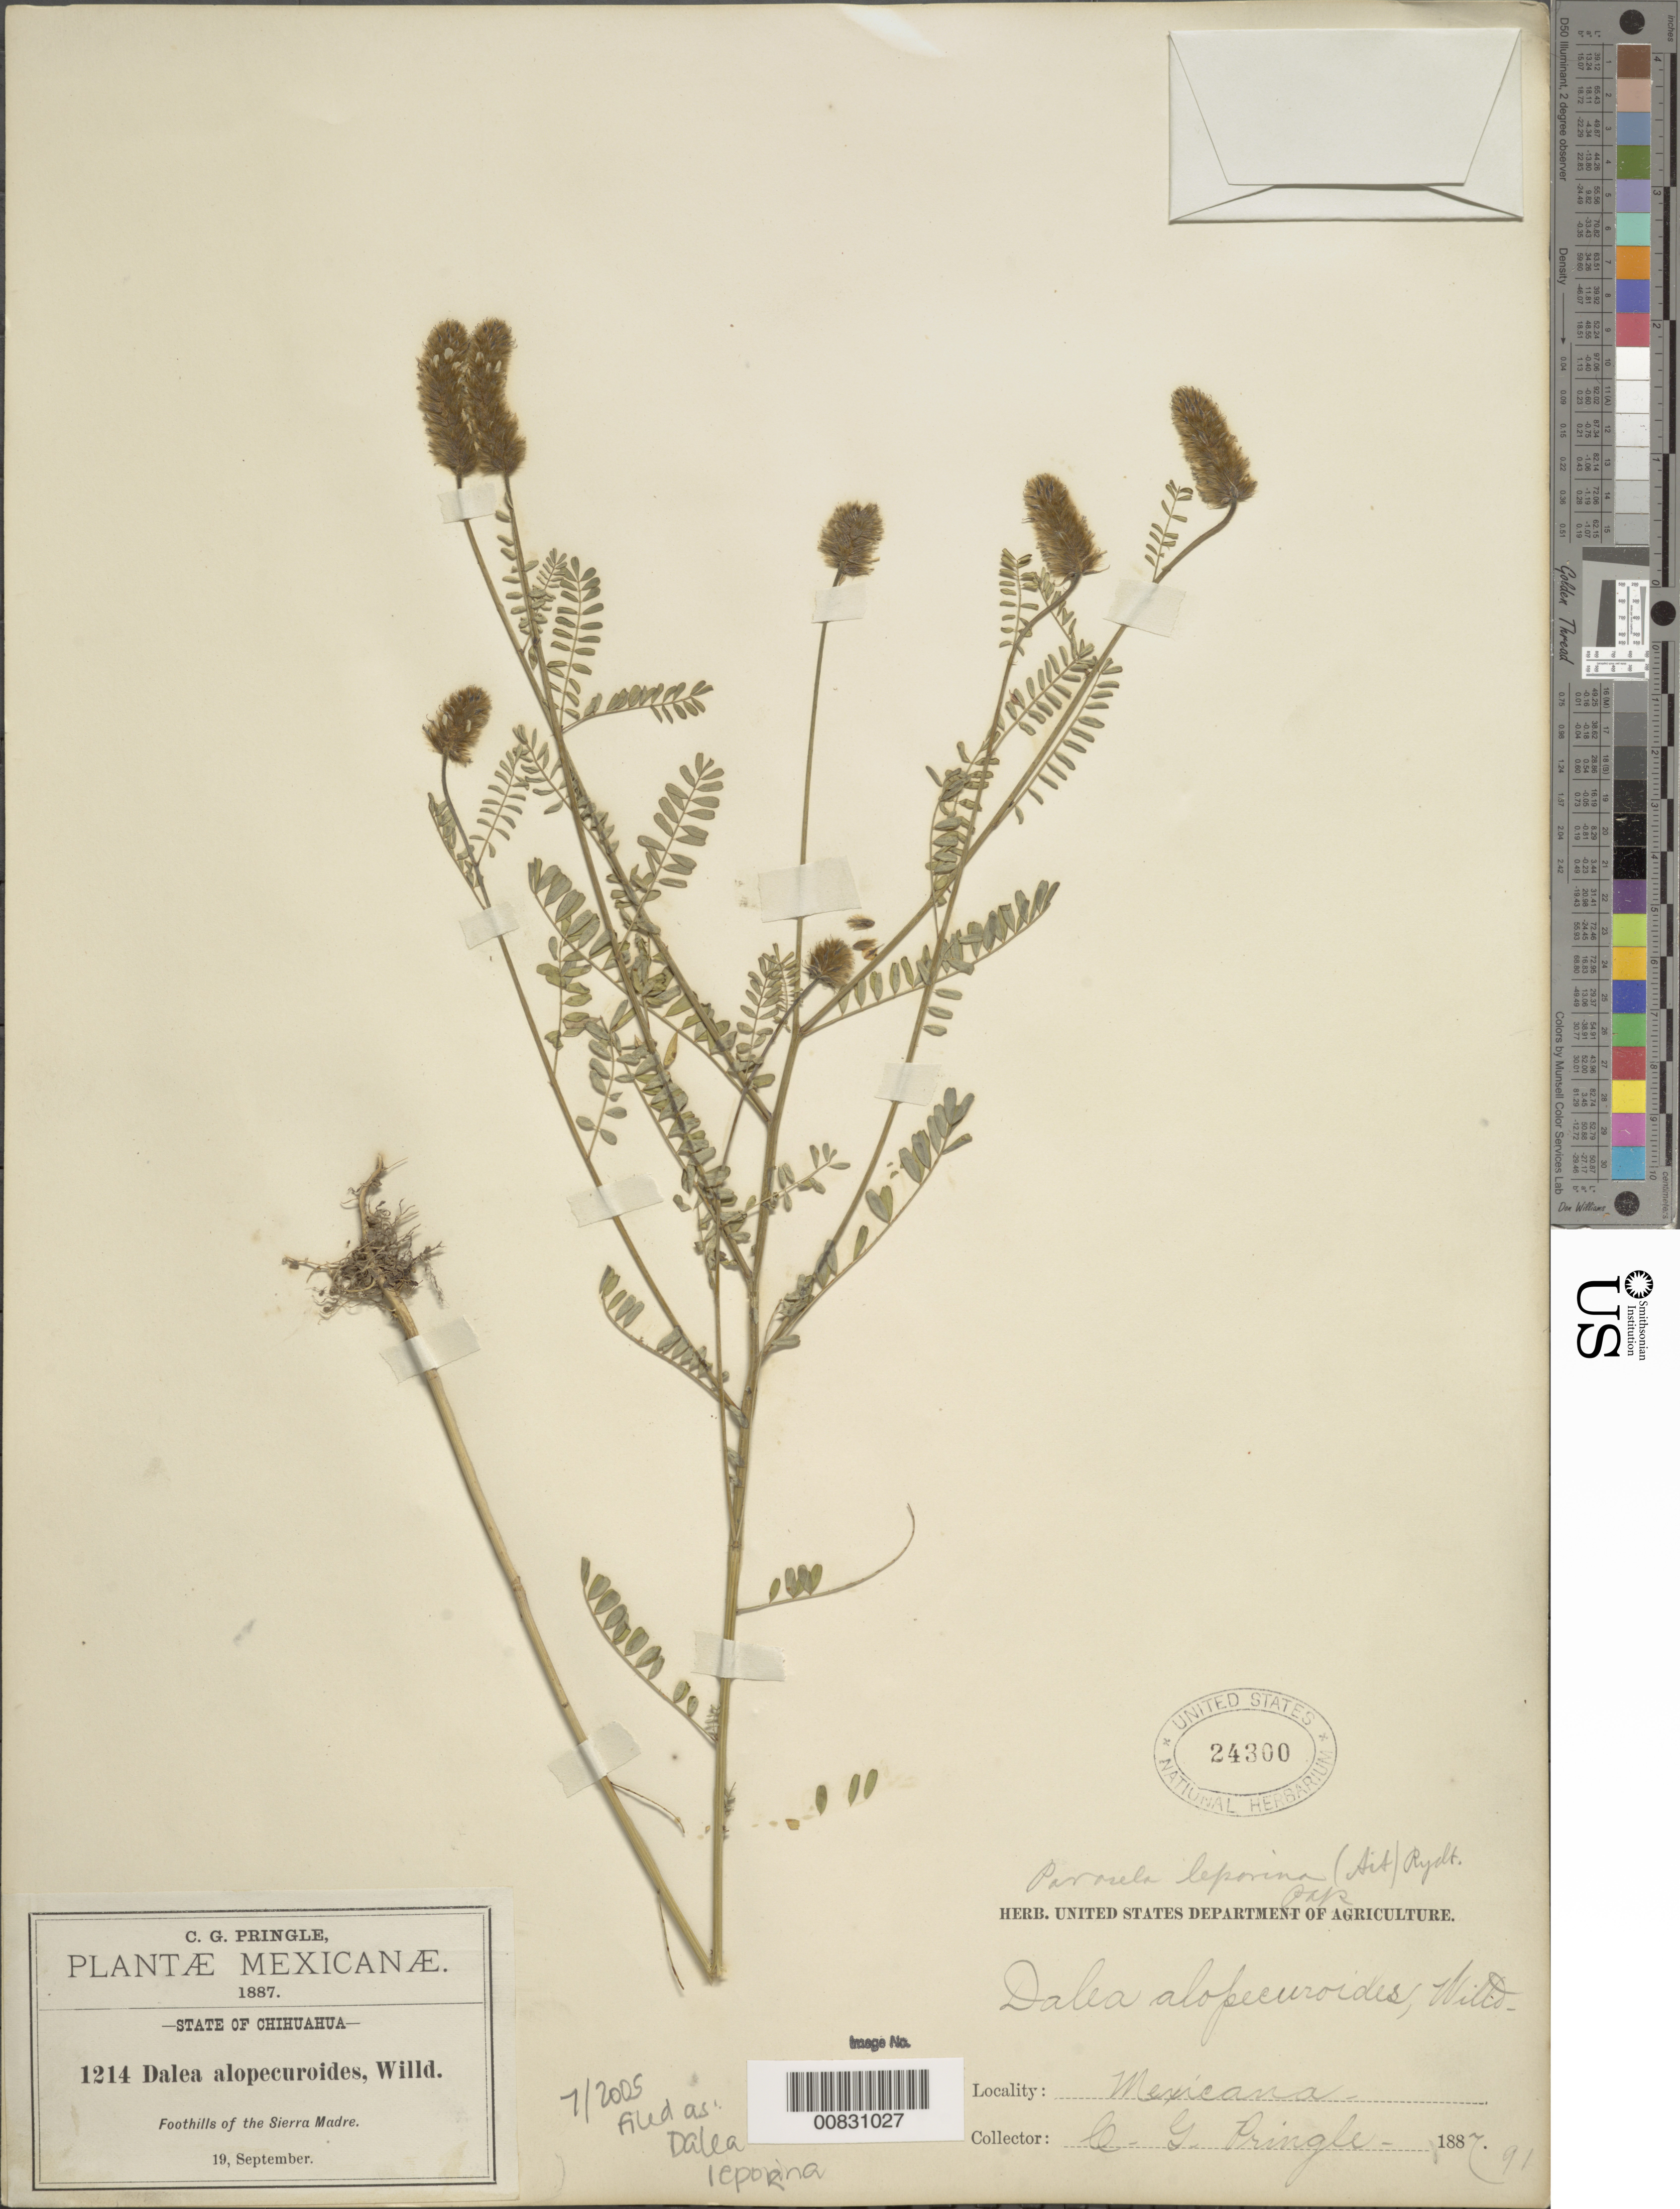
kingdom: Plantae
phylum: Tracheophyta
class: Magnoliopsida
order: Fabales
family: Fabaceae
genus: Dalea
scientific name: Dalea leporina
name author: (Aiton) Bullock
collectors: C. G. Pringle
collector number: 1214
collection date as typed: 19 Sep 1887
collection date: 1887-09-19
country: Mexico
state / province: Chihuahua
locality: Foothills of the Sierra Madre, Chihuahua.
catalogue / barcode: US 24300